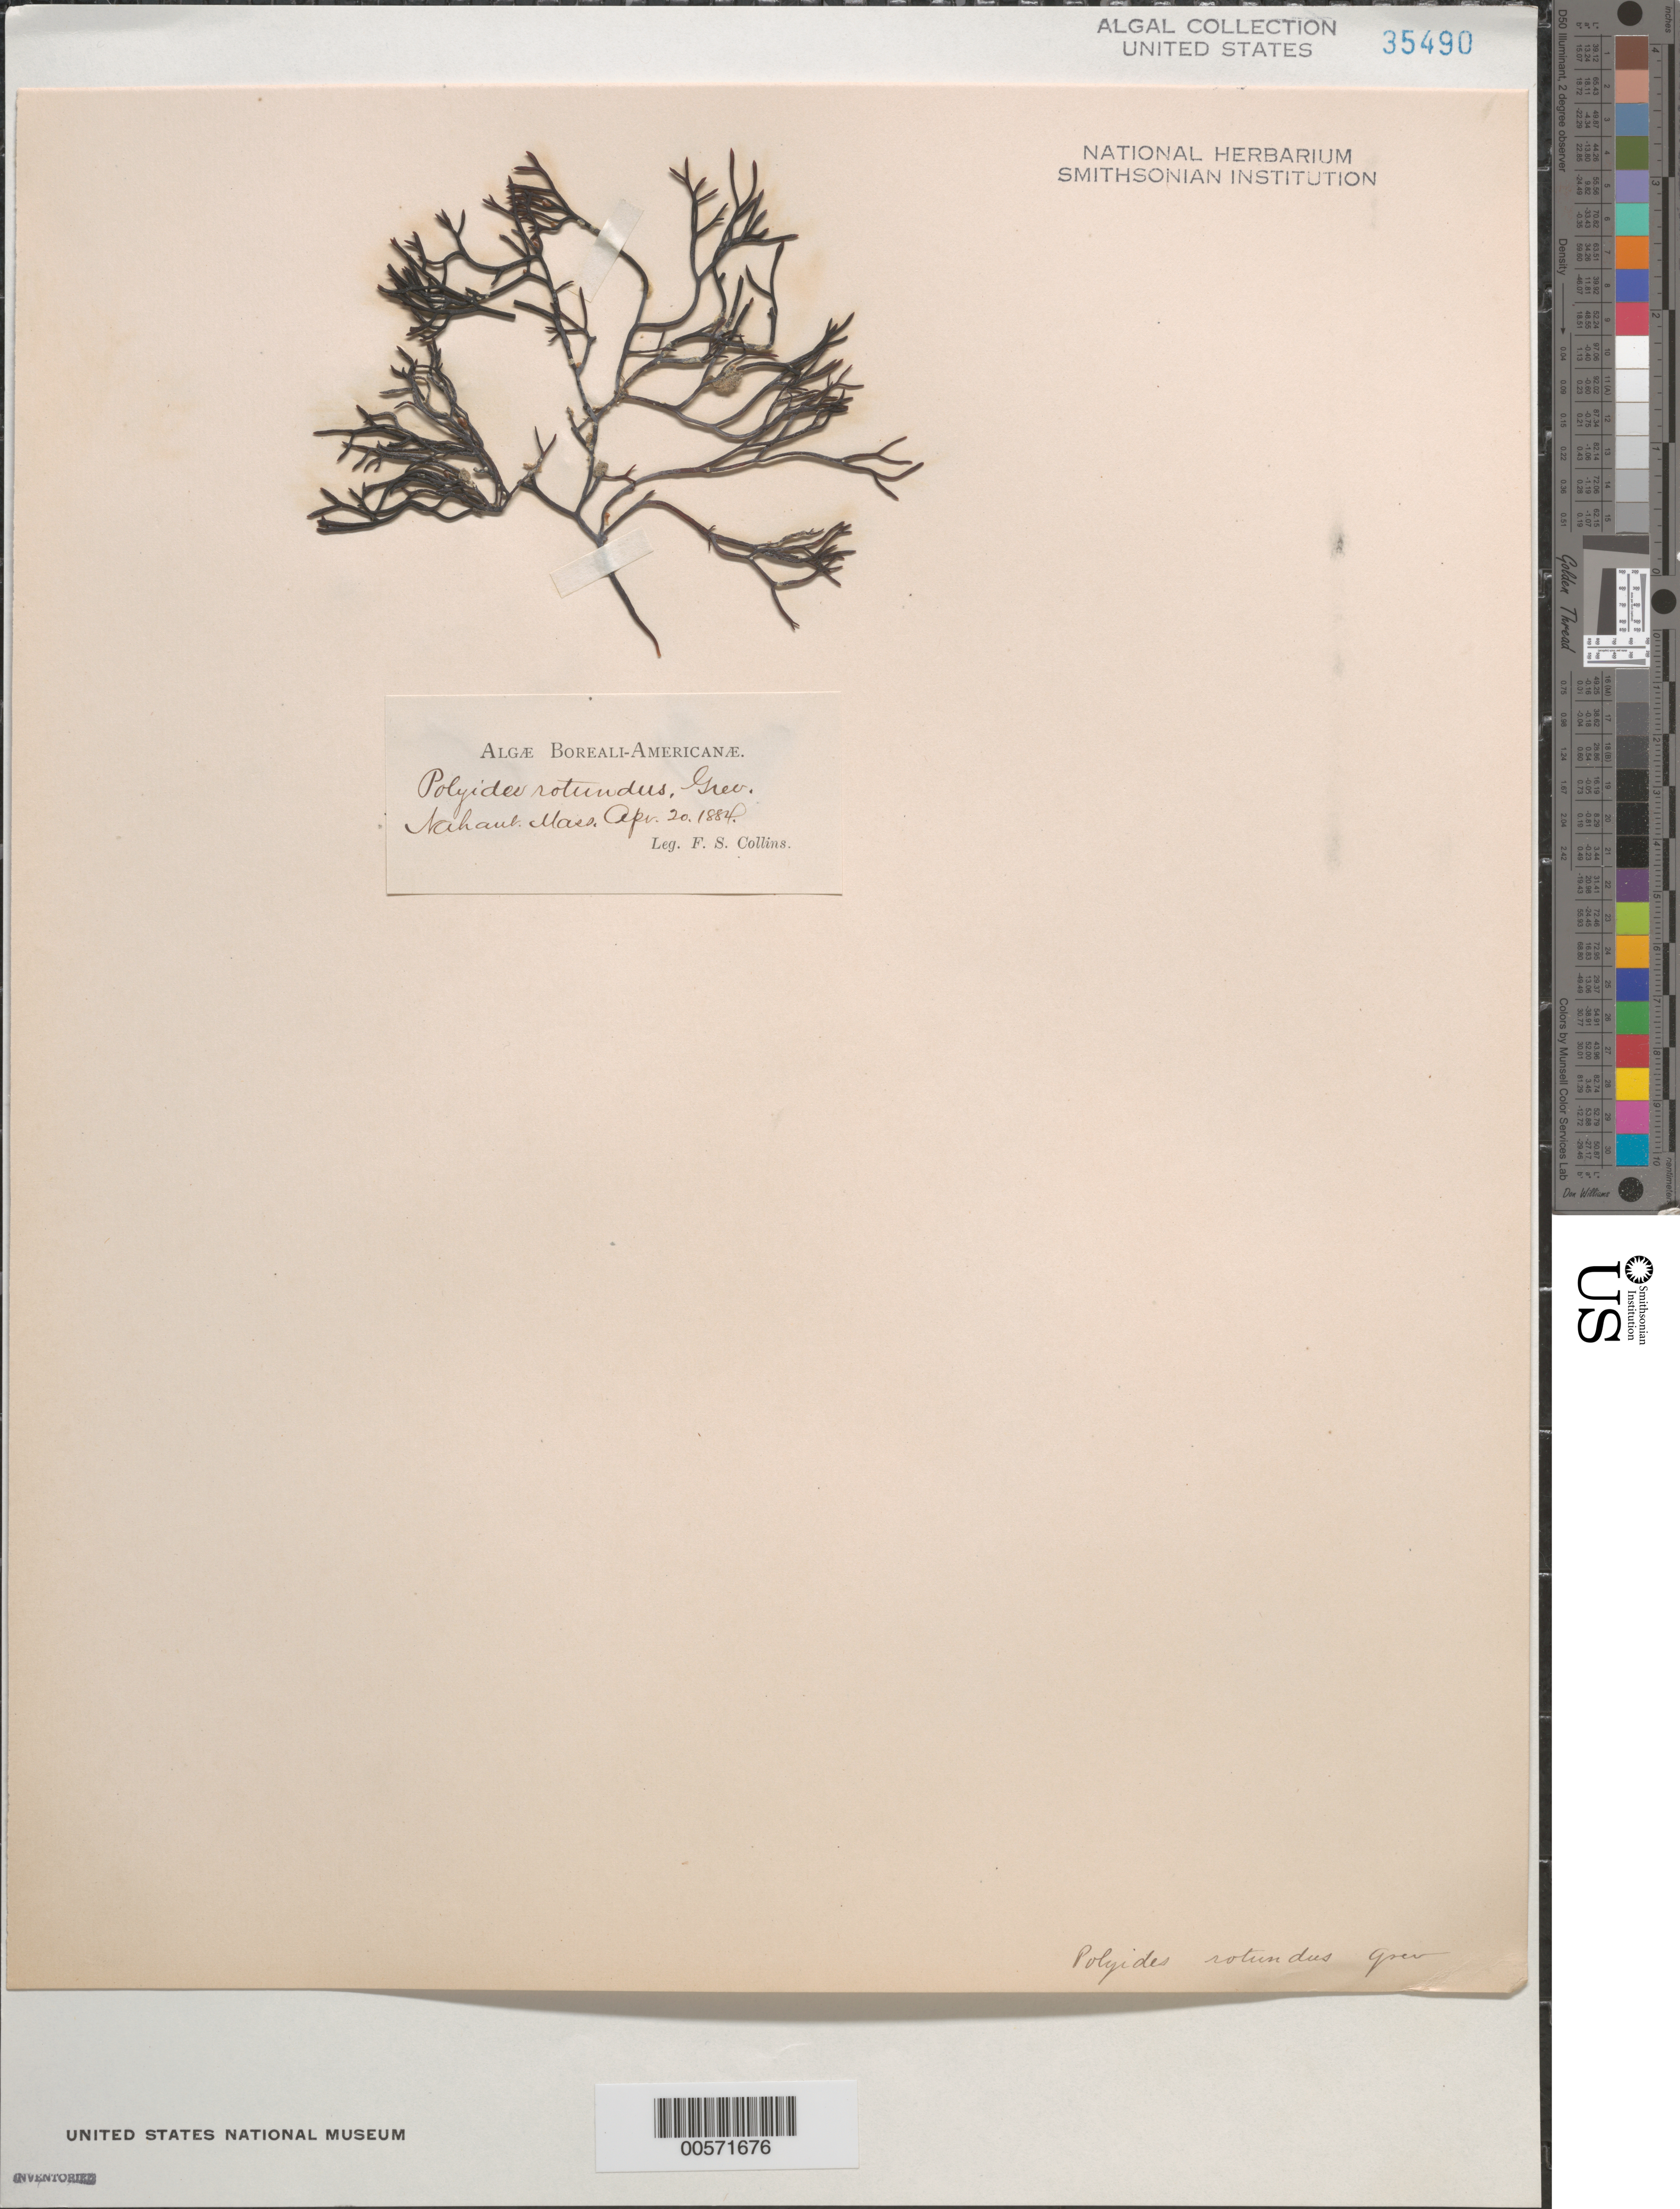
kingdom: Plantae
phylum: Rhodophyta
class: Florideophyceae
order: Gigartinales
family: Polyidaceae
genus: Polyides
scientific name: Polyides rotunda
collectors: F. Collins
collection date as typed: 20 Apr 1884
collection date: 1884-04-20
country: United States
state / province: Massachusetts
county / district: Essex County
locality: Nahant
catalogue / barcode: US 35490